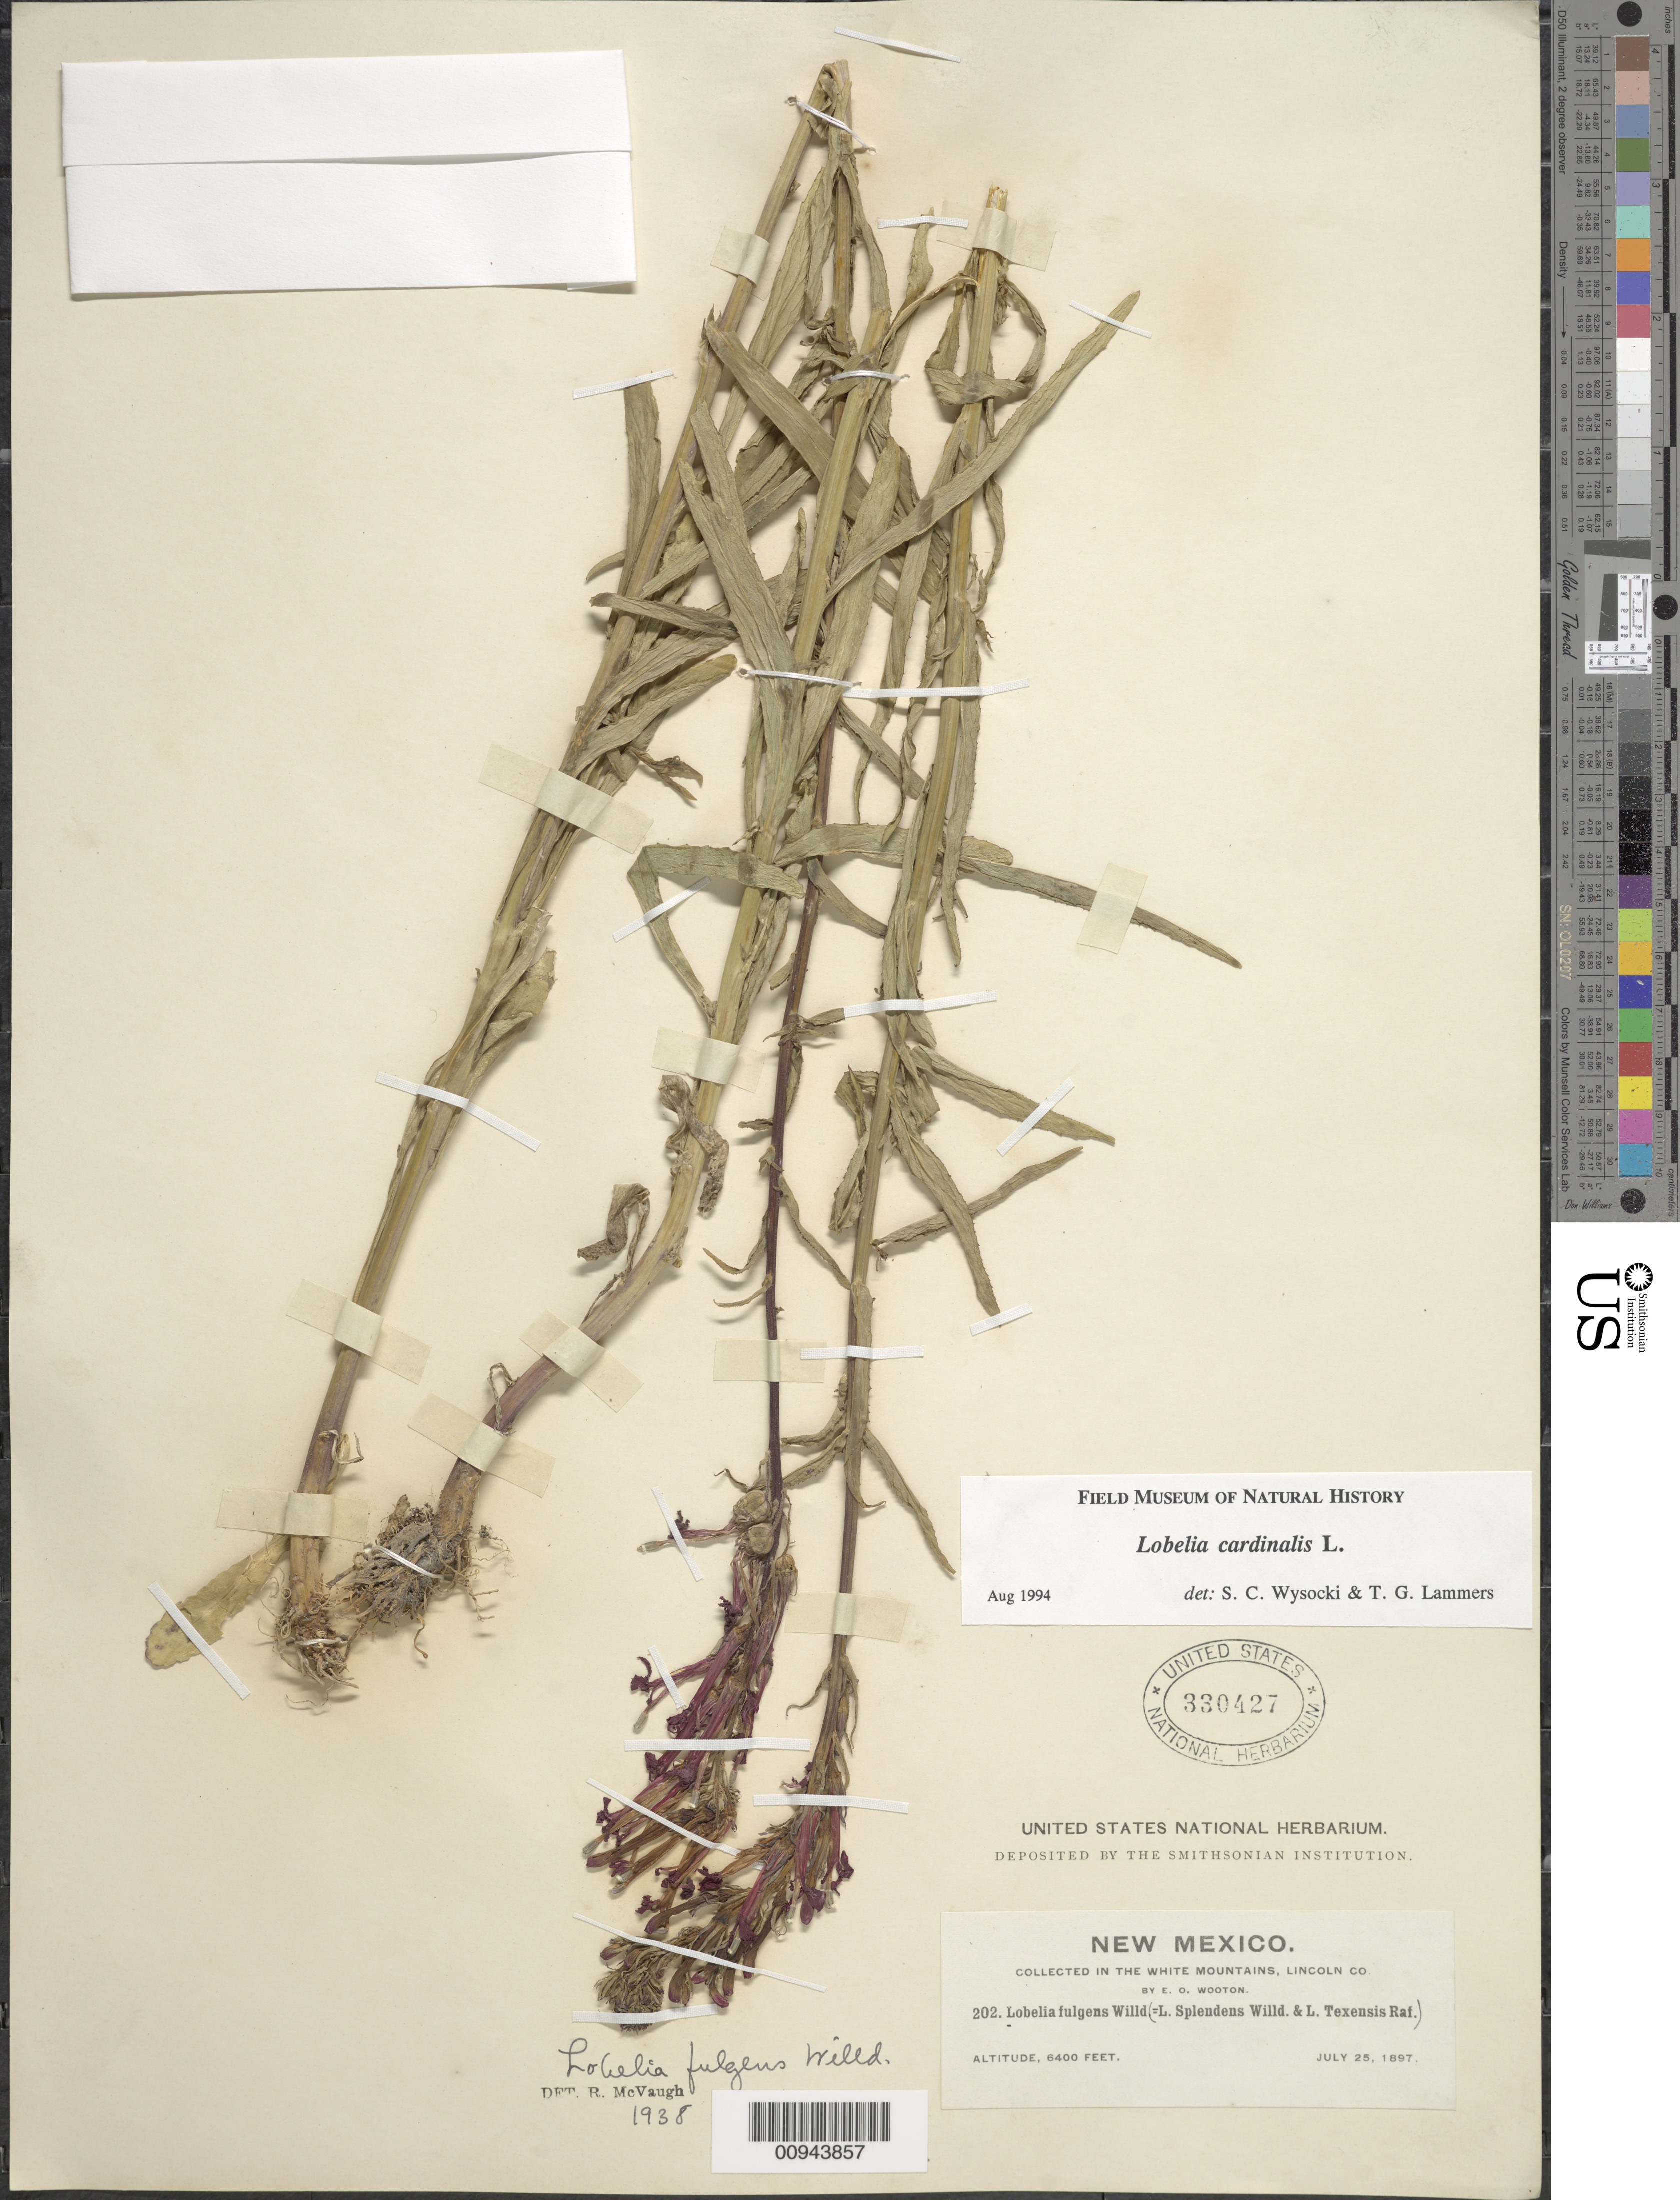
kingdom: Plantae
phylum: Tracheophyta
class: Magnoliopsida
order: Asterales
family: Campanulaceae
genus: Lobelia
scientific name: Lobelia cardinalis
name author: L.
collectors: E. O. Wooton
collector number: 202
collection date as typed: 25 Jul 1897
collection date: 1897-07-25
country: United States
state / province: New Mexico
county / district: Lincoln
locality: White Mts.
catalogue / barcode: US 330427